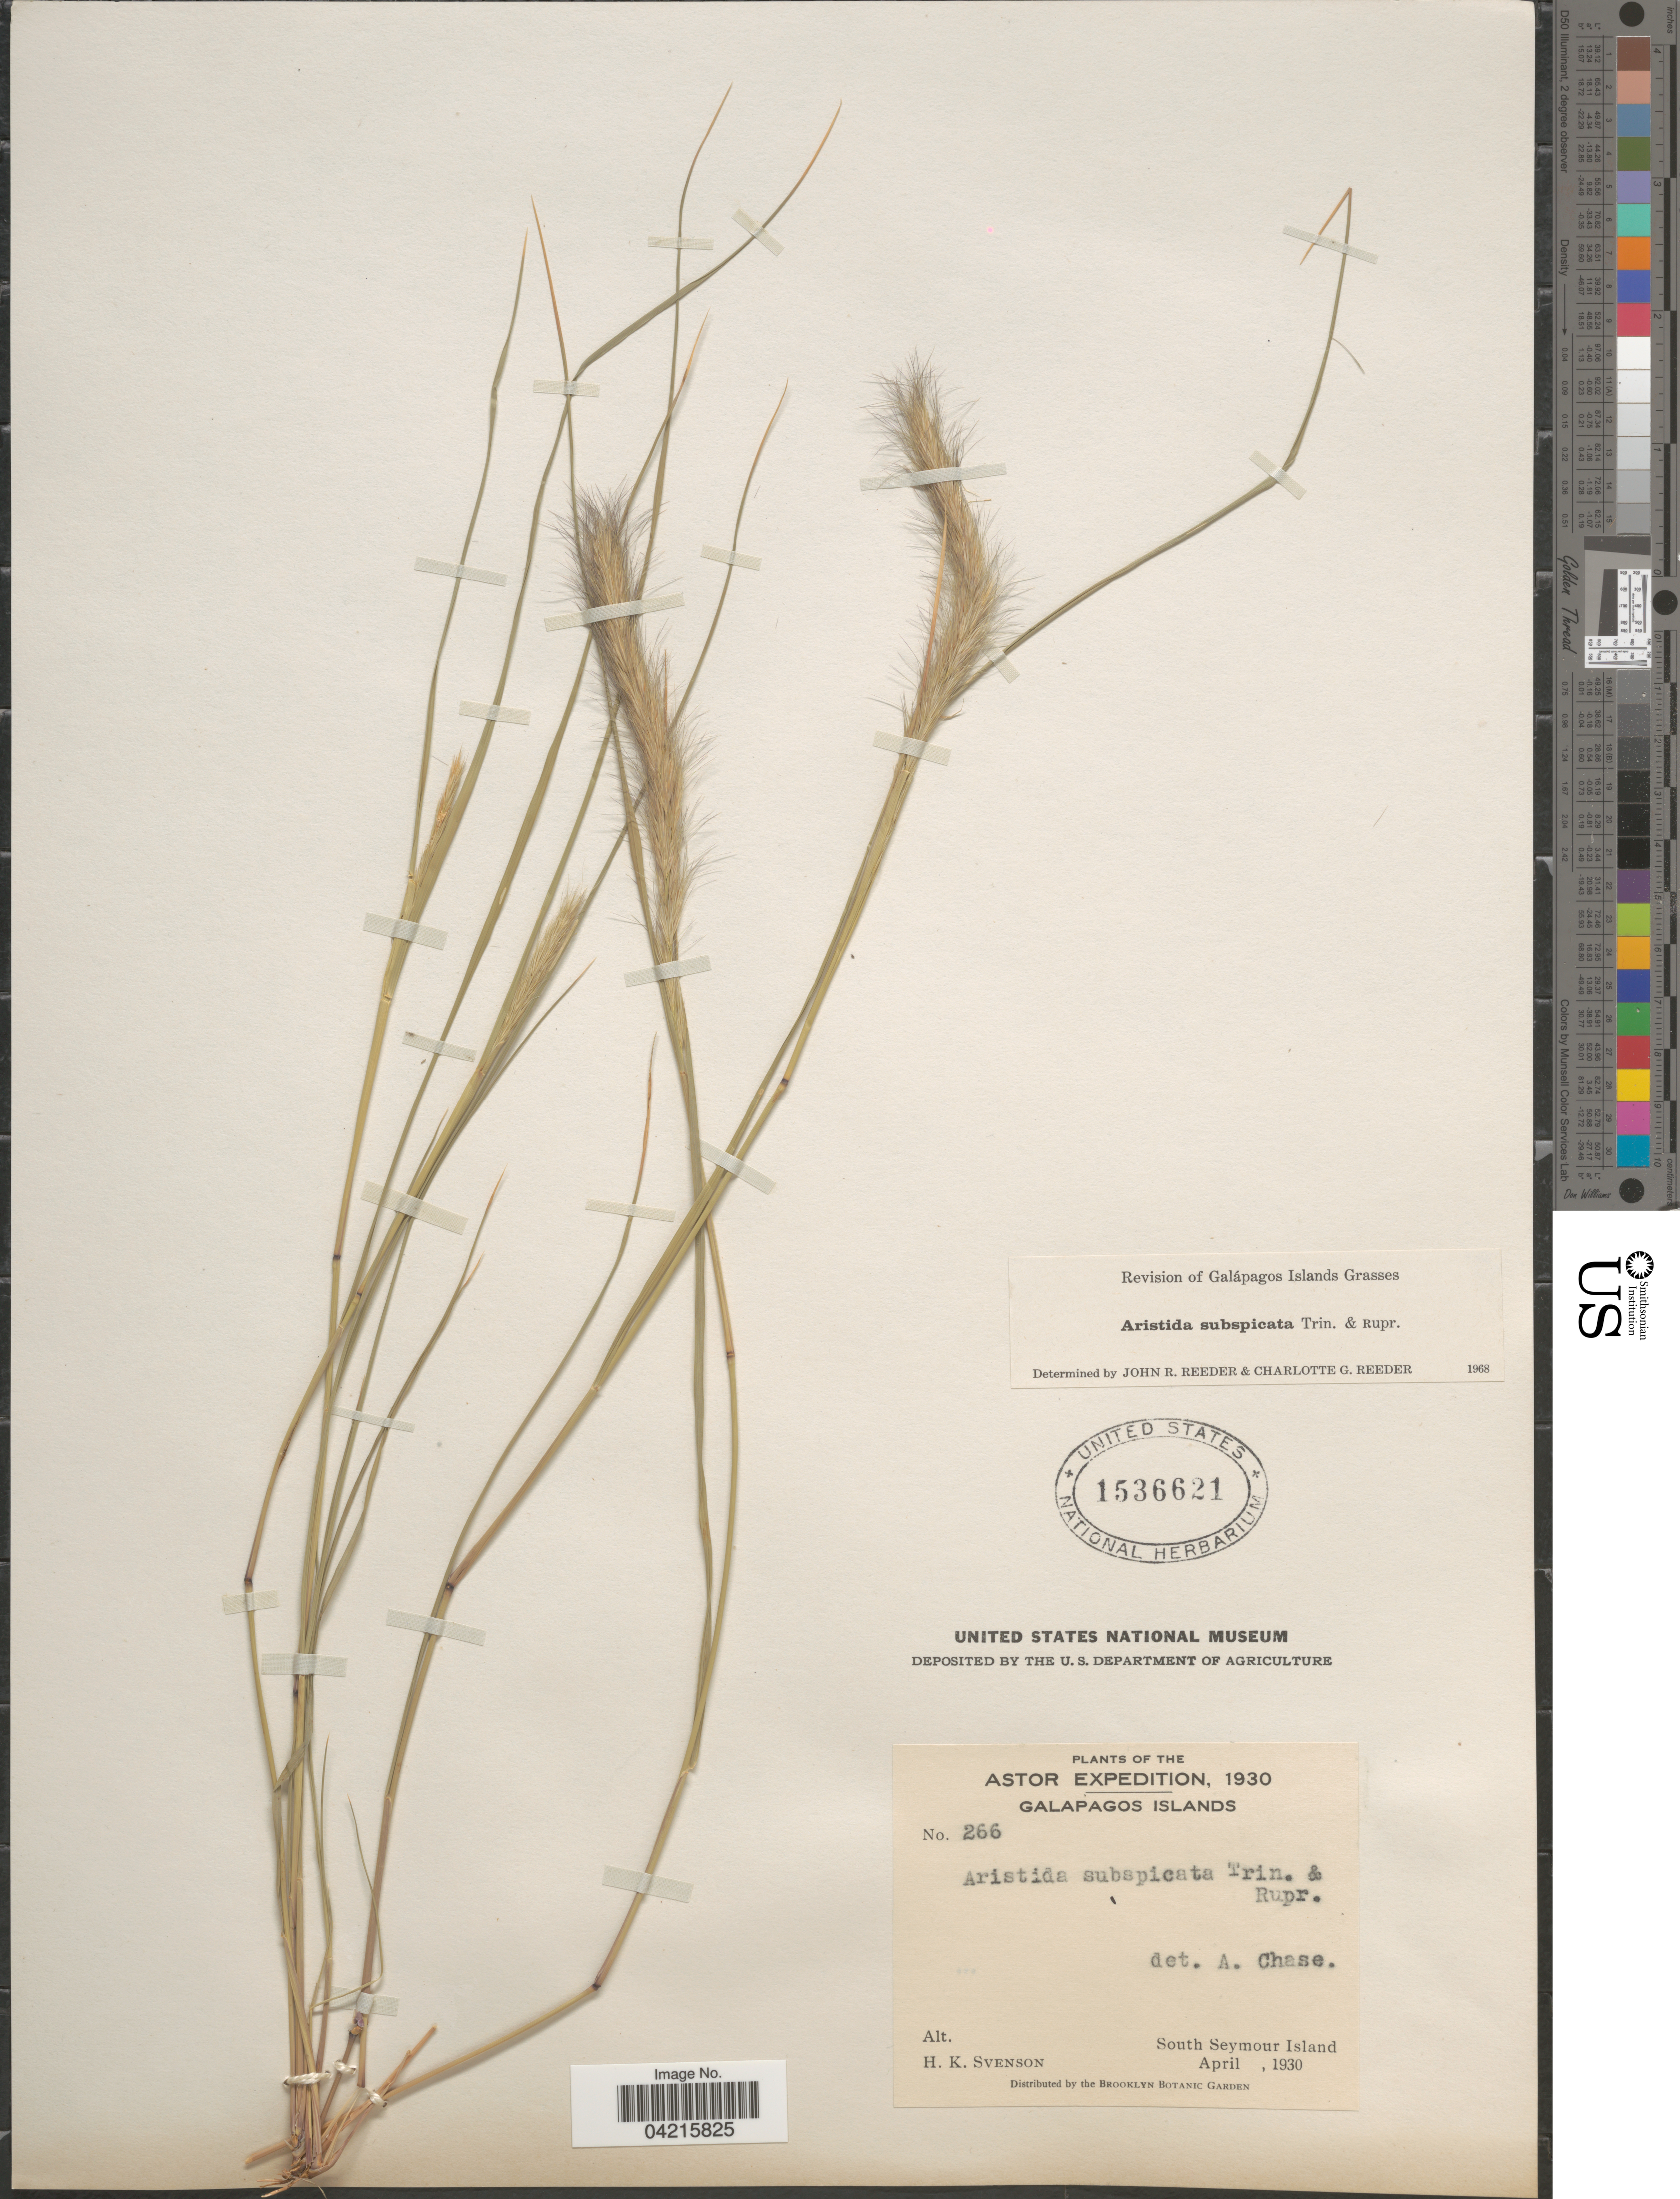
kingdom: Plantae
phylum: Tracheophyta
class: Liliopsida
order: Poales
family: Poaceae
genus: Aristida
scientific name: Aristida subspicata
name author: Trin. & Rupr.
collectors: H. K. Svenson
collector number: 266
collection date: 1930-04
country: Ecuador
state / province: Colón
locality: Astor Expedition, 1930. Galapagos Islands. South Seymour Island.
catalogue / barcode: US 1536621